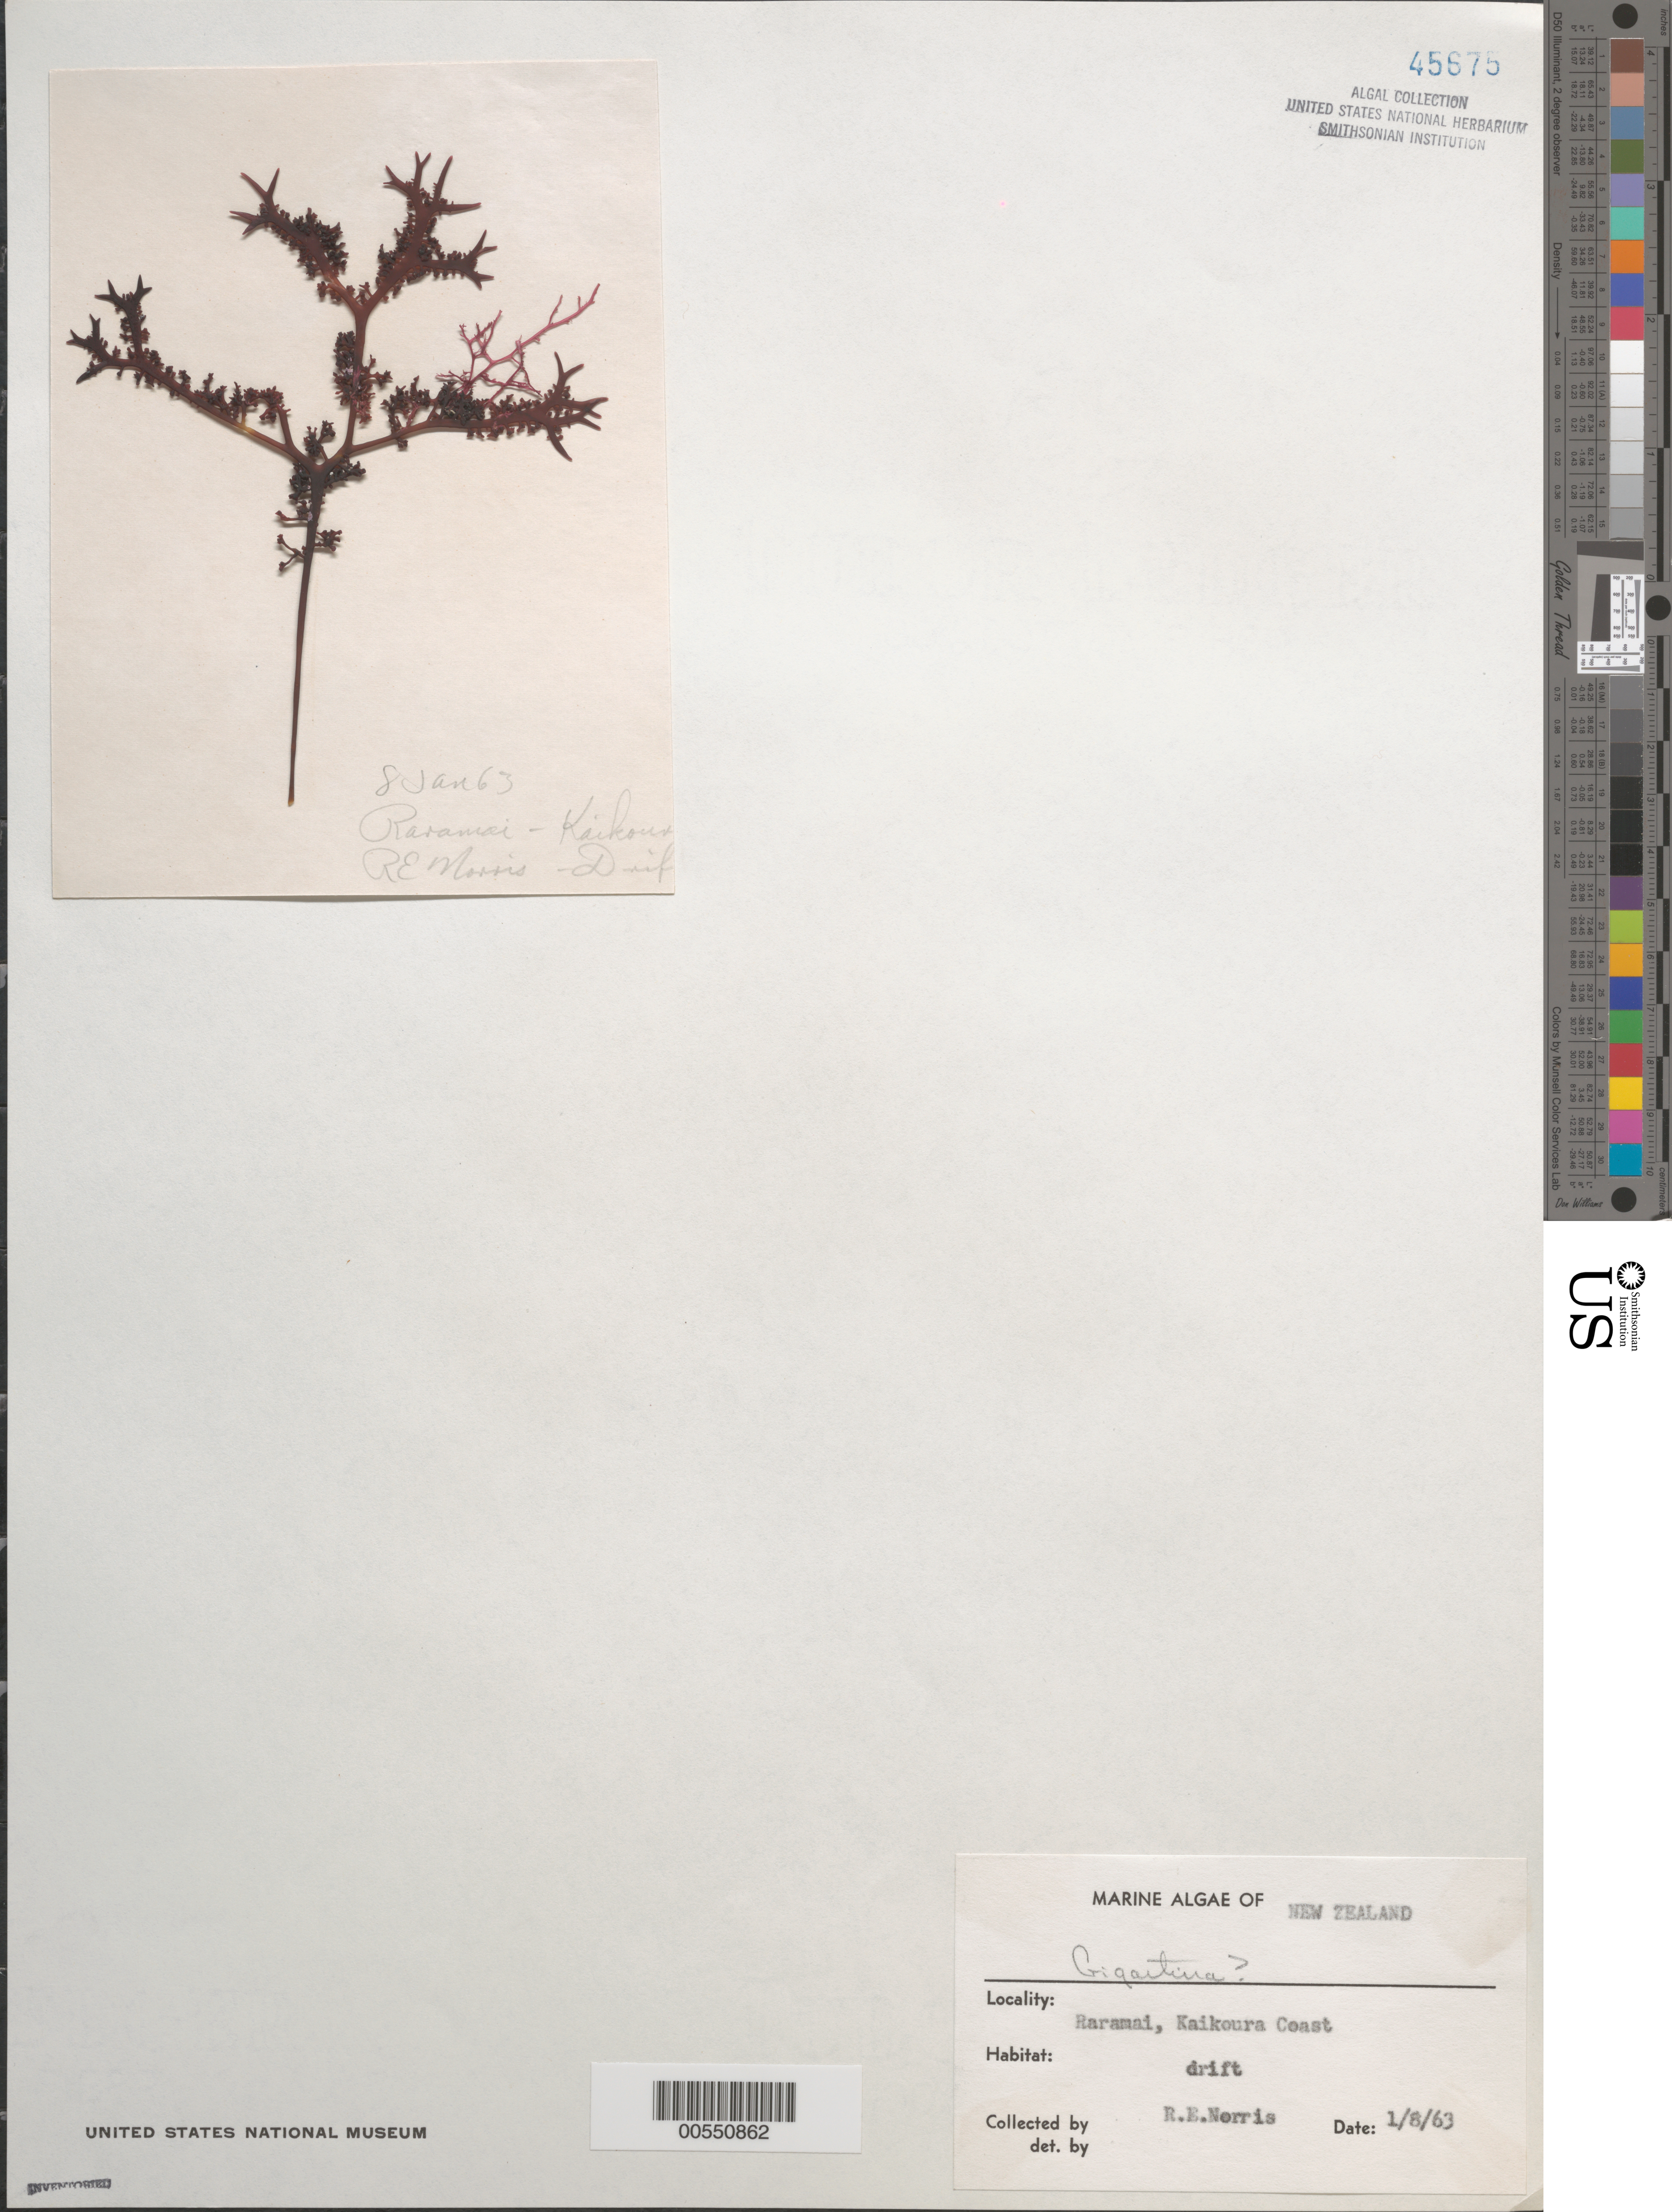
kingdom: Plantae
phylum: Rhodophyta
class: Florideophyceae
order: Gigartinales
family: Gigartinaceae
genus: Gigartina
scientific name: Gigartina sp.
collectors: R. E. Norris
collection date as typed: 08 Jan 1963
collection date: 1963-01-08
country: New Zealand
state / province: Canterbury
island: South Island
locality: Raramai, Kaikoura coast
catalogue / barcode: US 45675